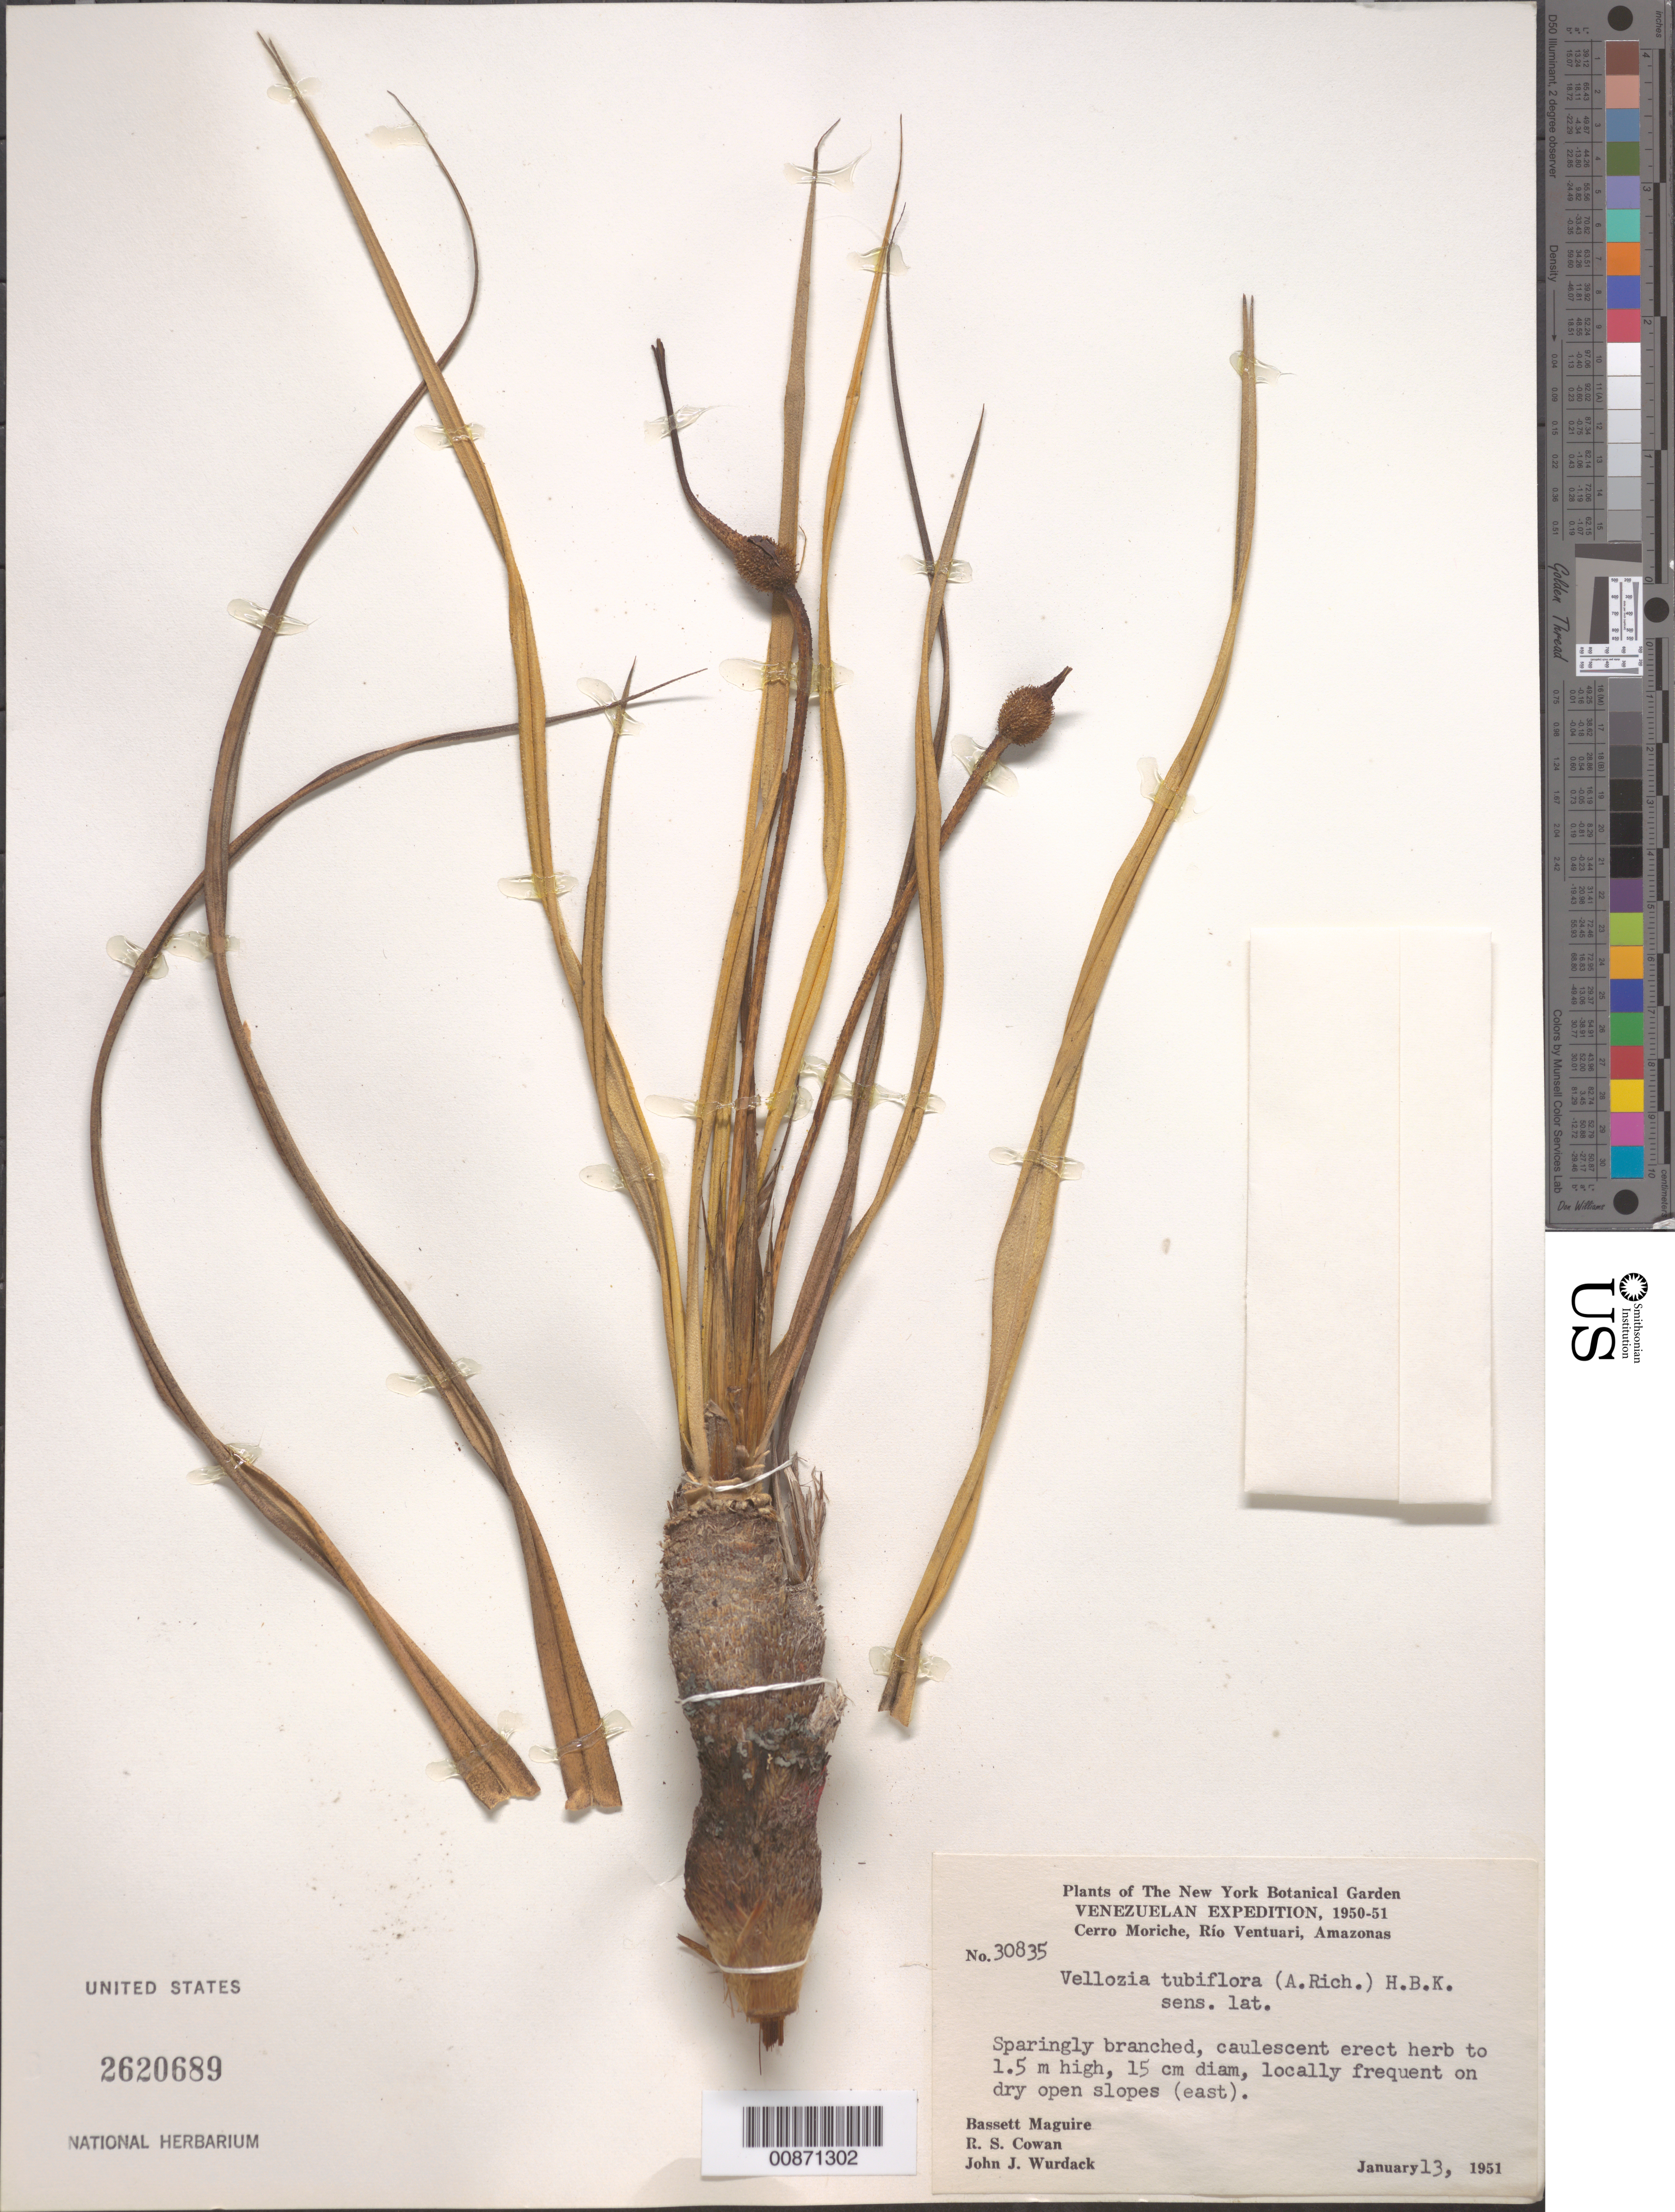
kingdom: Plantae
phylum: Tracheophyta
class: Liliopsida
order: Pandanales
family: Velloziaceae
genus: Vellozia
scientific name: Vellozia tubiflora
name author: (A. Rich.) Kunth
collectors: B. Maguire, R. S. Cowan & J. J. Wurdack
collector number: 30835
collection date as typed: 12-Jan-51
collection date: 1951-01-12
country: Venezuela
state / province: Amazonas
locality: Cerro Moriche, east slope; Río Ventuari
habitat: Dry open slopes (east)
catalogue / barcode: US 2620689